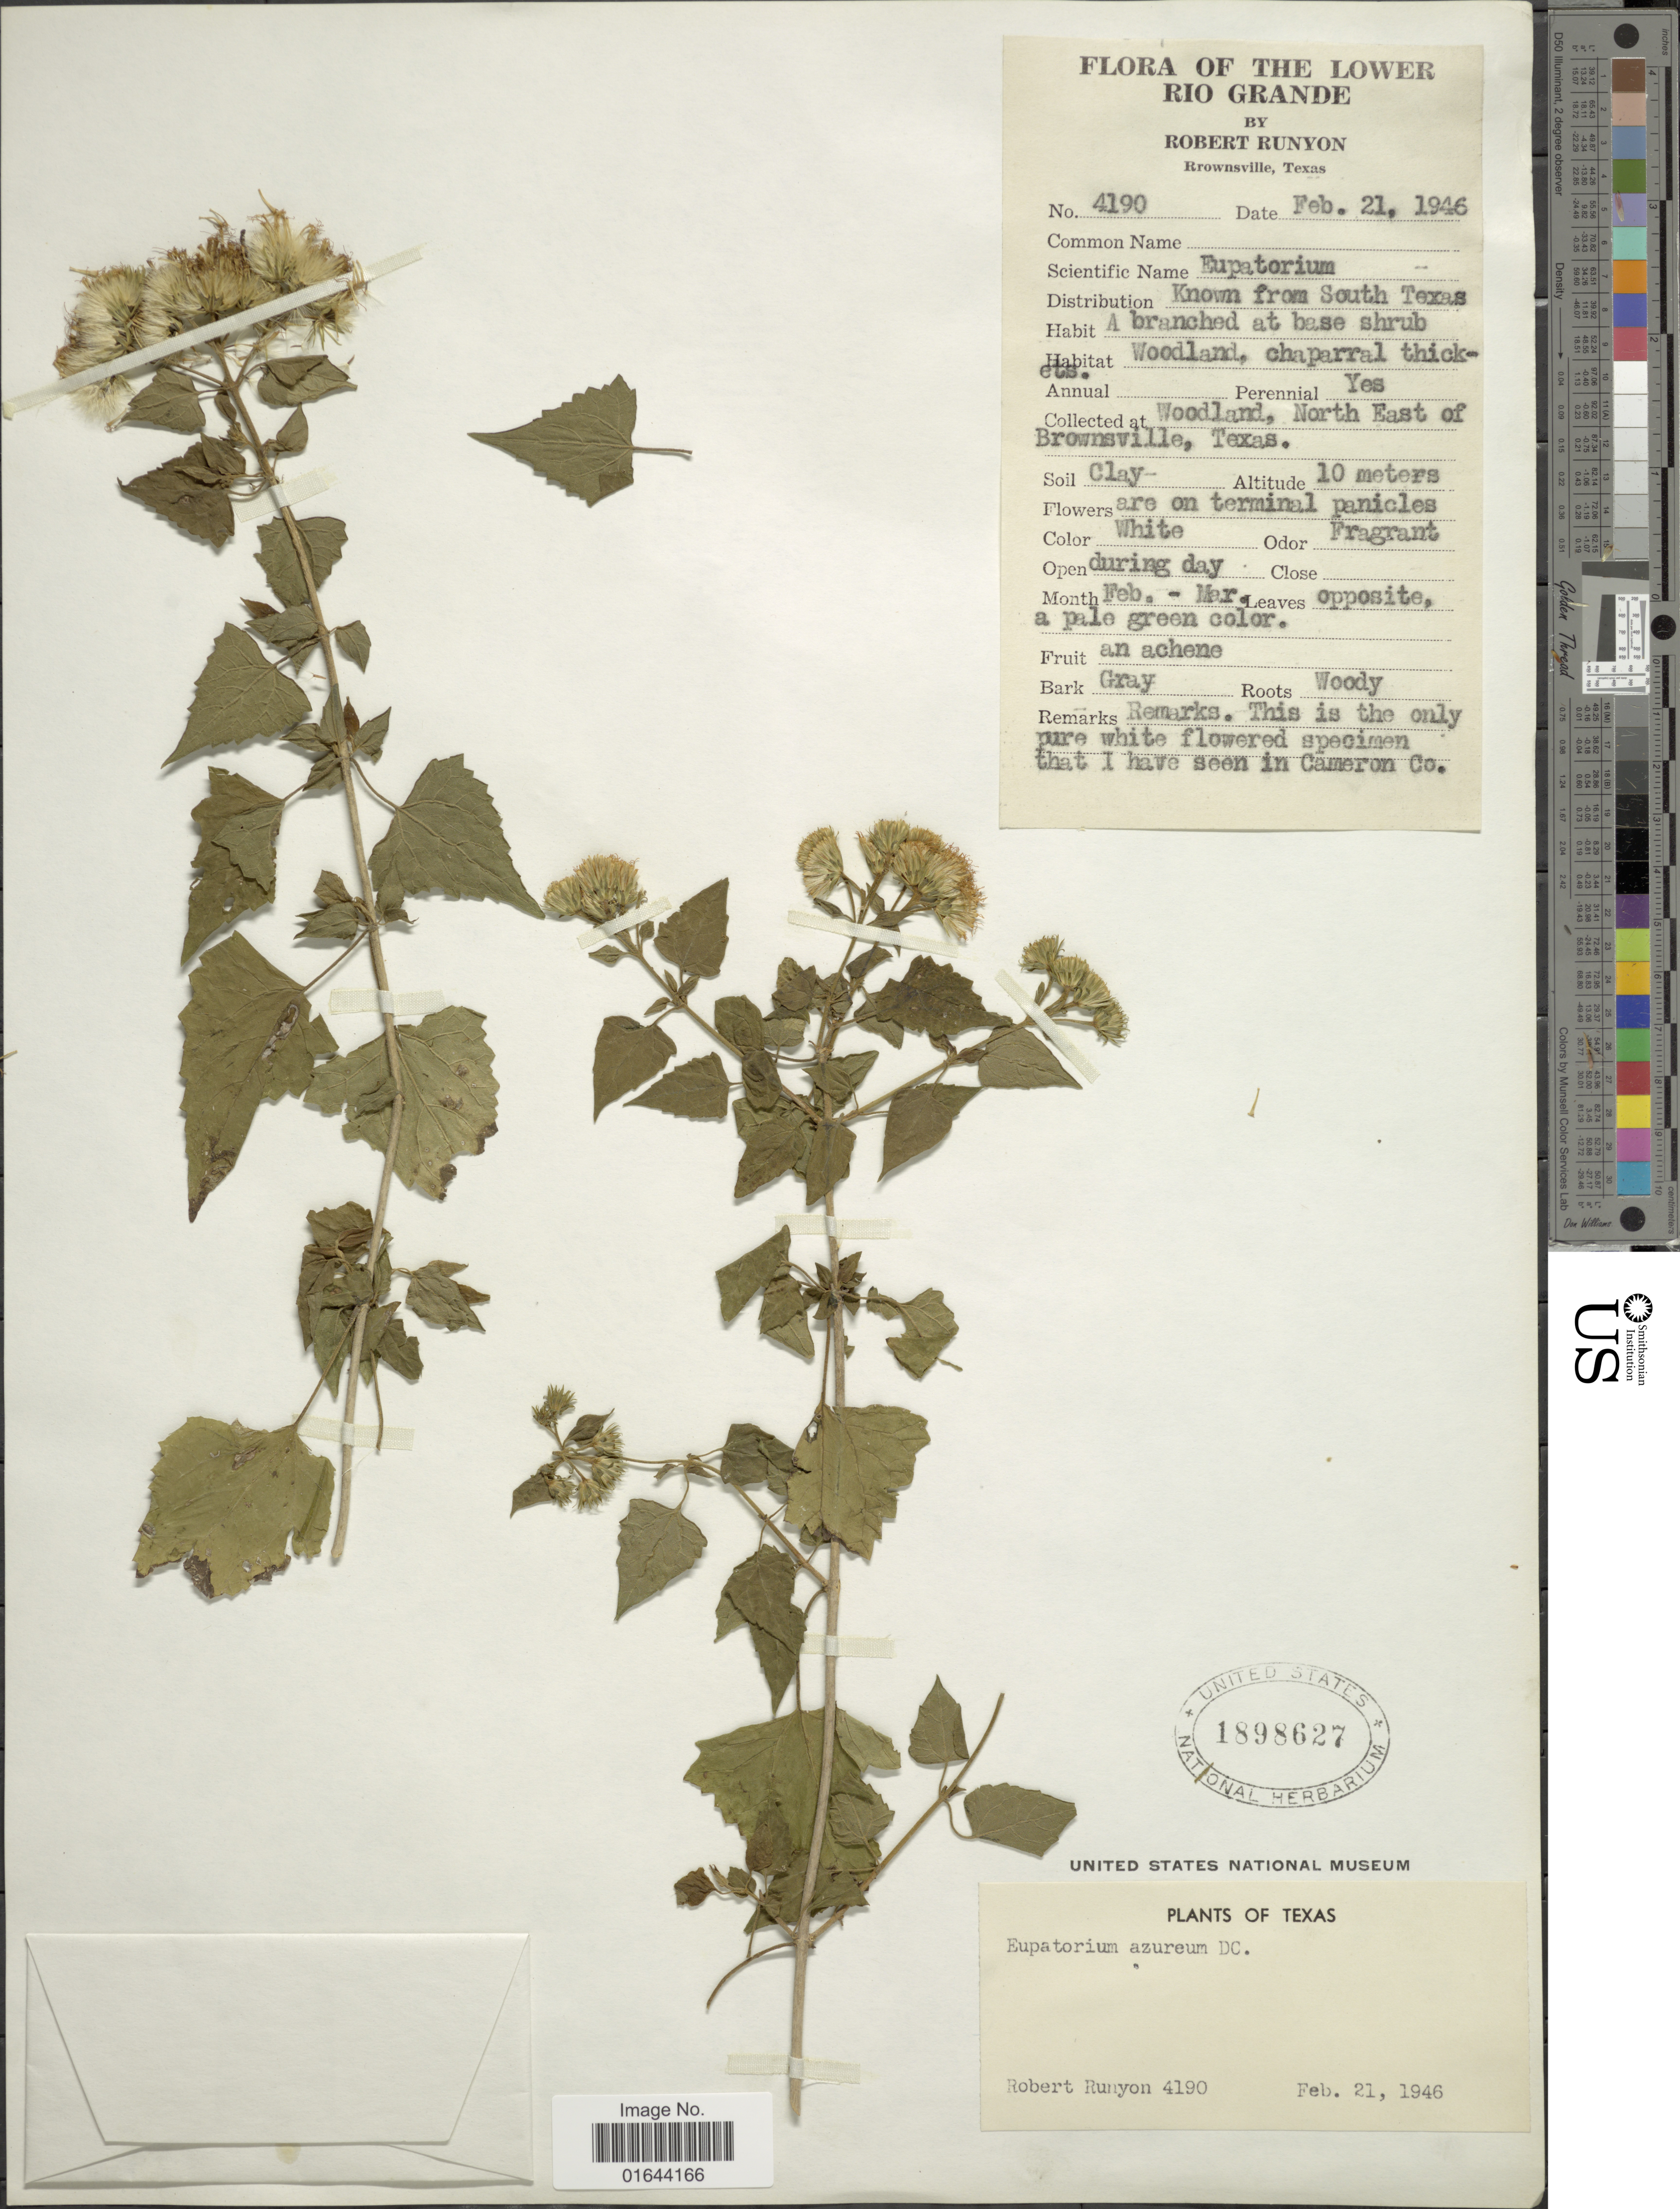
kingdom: Plantae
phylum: Tracheophyta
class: Magnoliopsida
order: Asterales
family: Asteraceae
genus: Tamaulipa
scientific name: Tamaulipa azurea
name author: (DC.) R.M. King & H. Rob.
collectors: R. Runyon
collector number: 4190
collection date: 1946-02-21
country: United States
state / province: Texas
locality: Texas. Woodland, North East of Brownsville, Texas. The Lower Rio Grande.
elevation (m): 10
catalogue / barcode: US 1898627